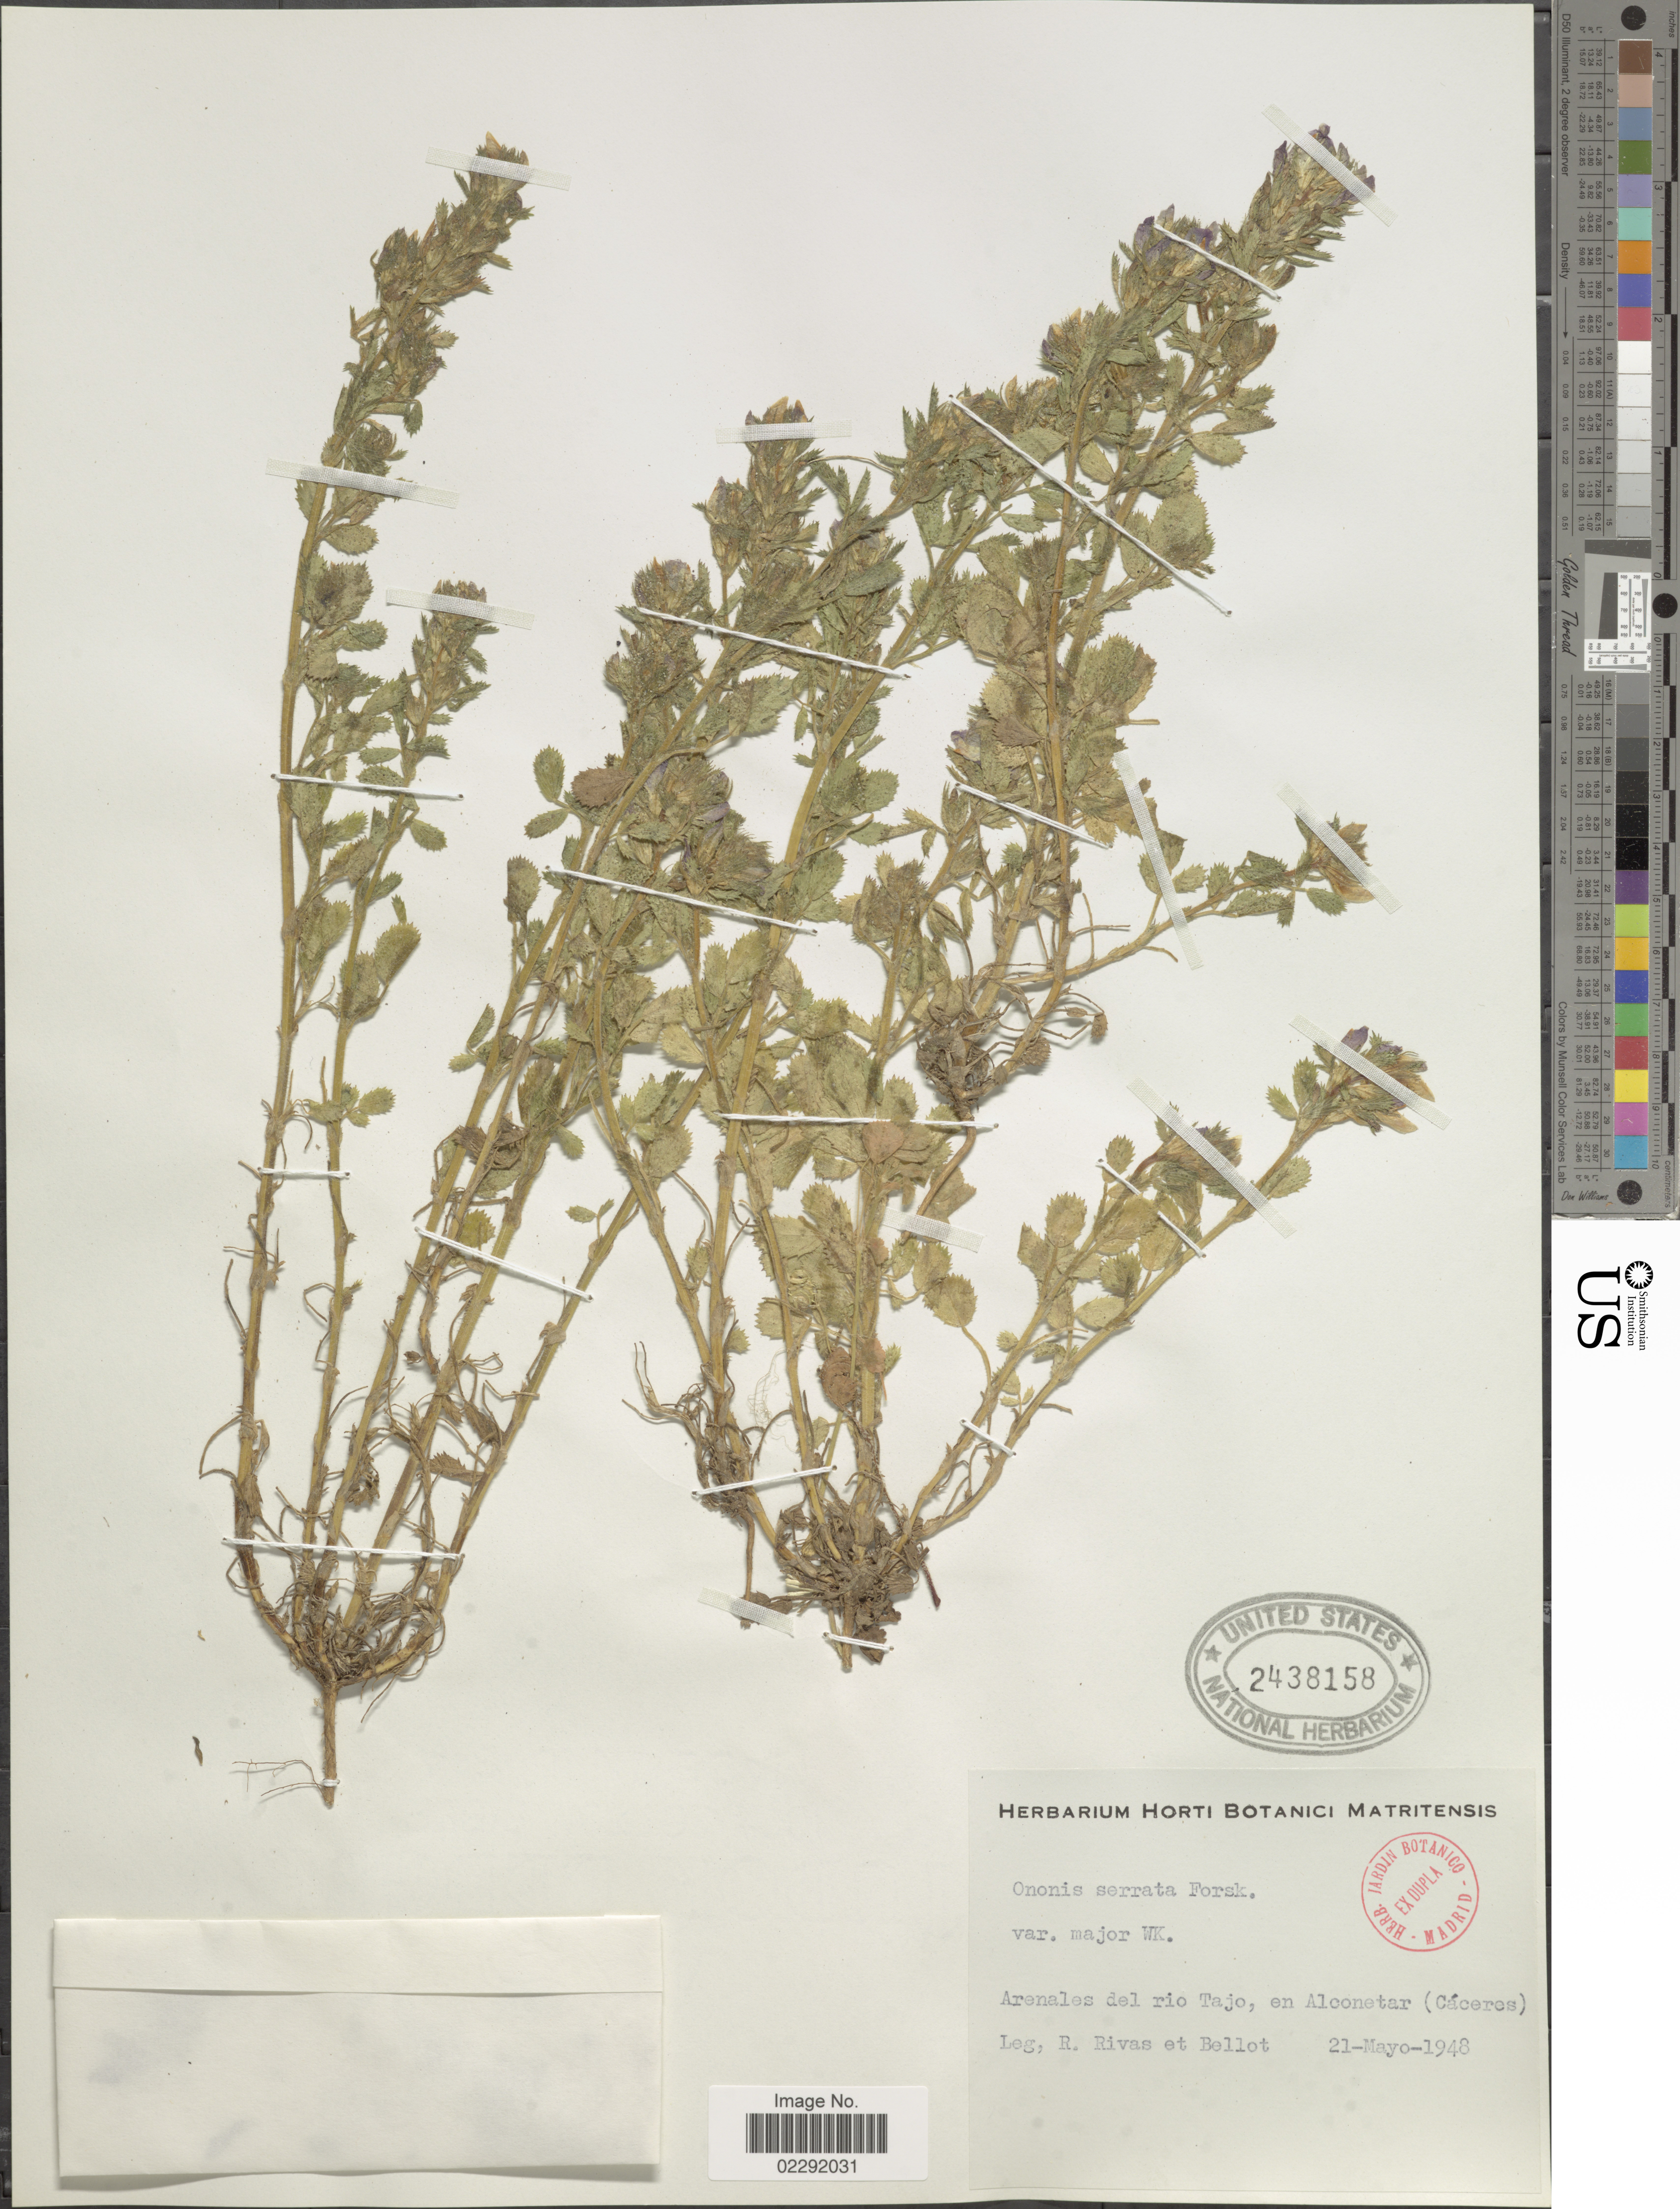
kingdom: Plantae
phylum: Tracheophyta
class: Magnoliopsida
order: Fabales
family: Fabaceae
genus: Ononis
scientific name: Ononis serrata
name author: Forssk.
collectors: R. Rivas & Bellot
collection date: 1948-05-21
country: Spain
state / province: Extremadura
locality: Arenales del rio Tajo, en Alconetar (Cáceros).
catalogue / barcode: US 2438158